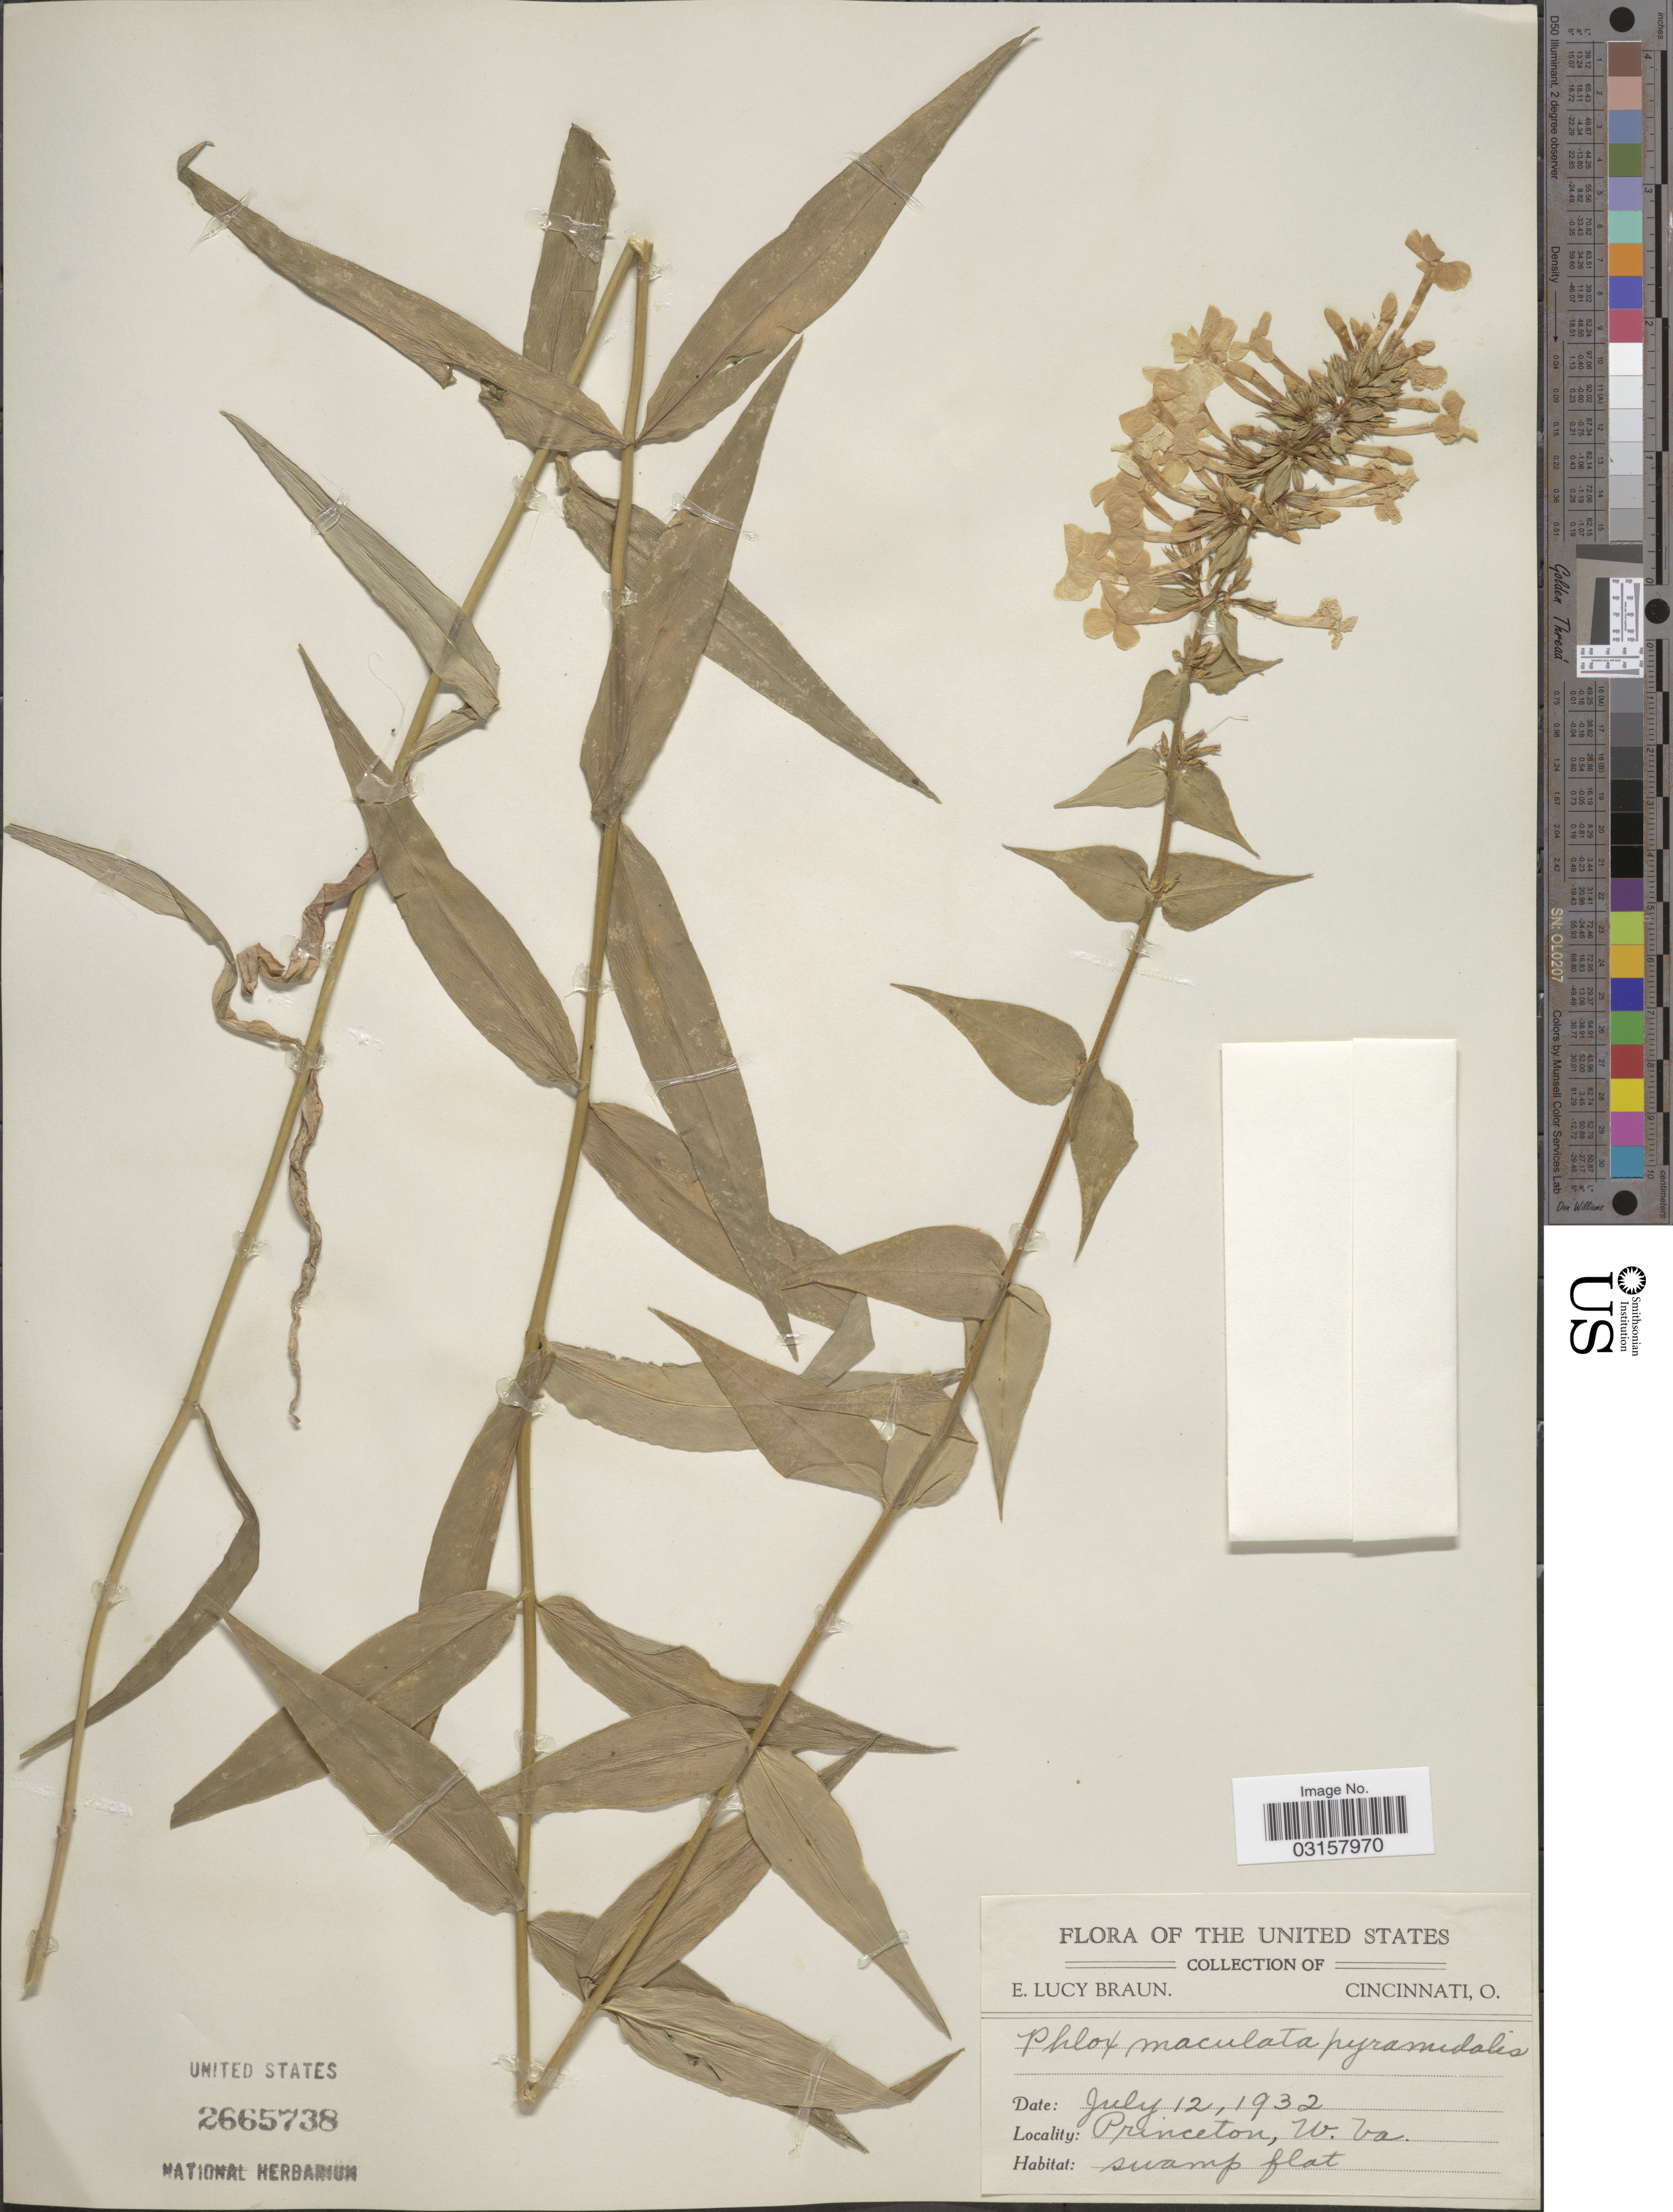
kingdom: Plantae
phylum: Tracheophyta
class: Magnoliopsida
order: Ericales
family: Polemoniaceae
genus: Phlox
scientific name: Phlox x pyramidalis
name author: (Sm.) Wherry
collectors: E. L. Braun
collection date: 1932-07-12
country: United States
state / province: West Virginia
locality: Princeton.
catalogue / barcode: US 2665738